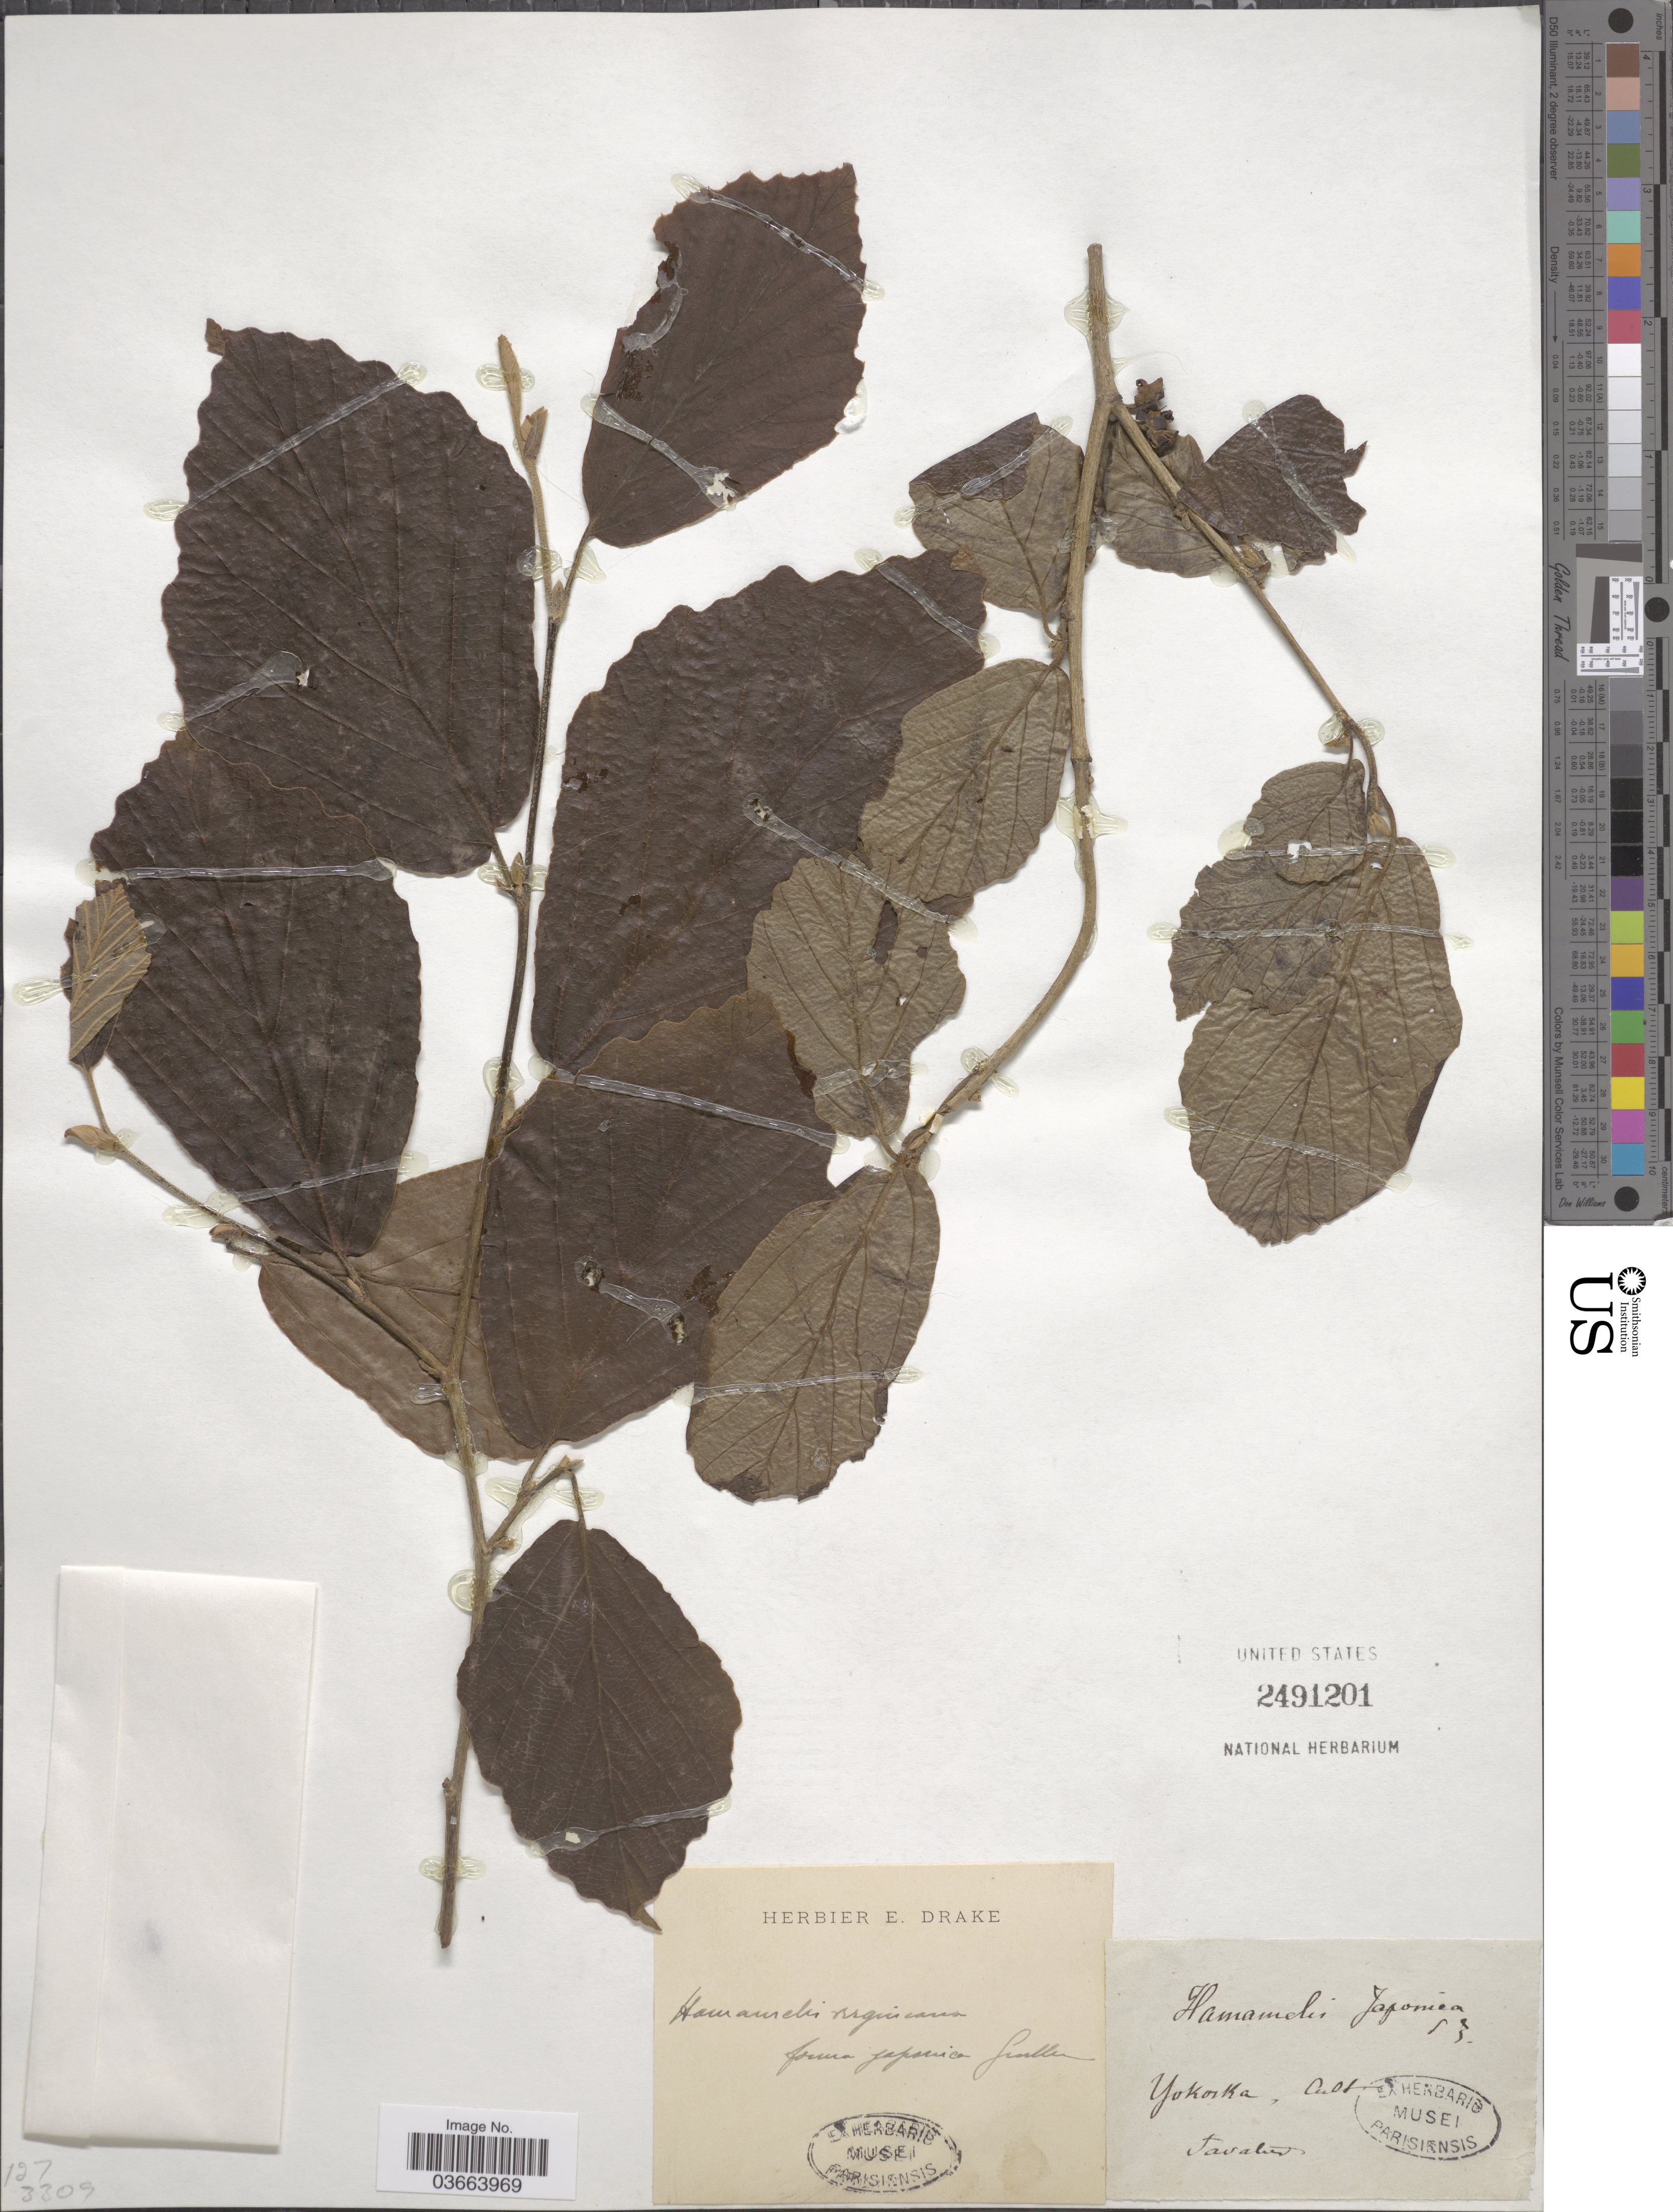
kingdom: Plantae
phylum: Tracheophyta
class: Magnoliopsida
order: Saxifragales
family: Hamamelidaceae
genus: Hamamelis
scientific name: Hamamelis japonica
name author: Siebold & Zucc.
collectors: Savatier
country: Japan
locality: Yokoska.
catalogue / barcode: US 2491201